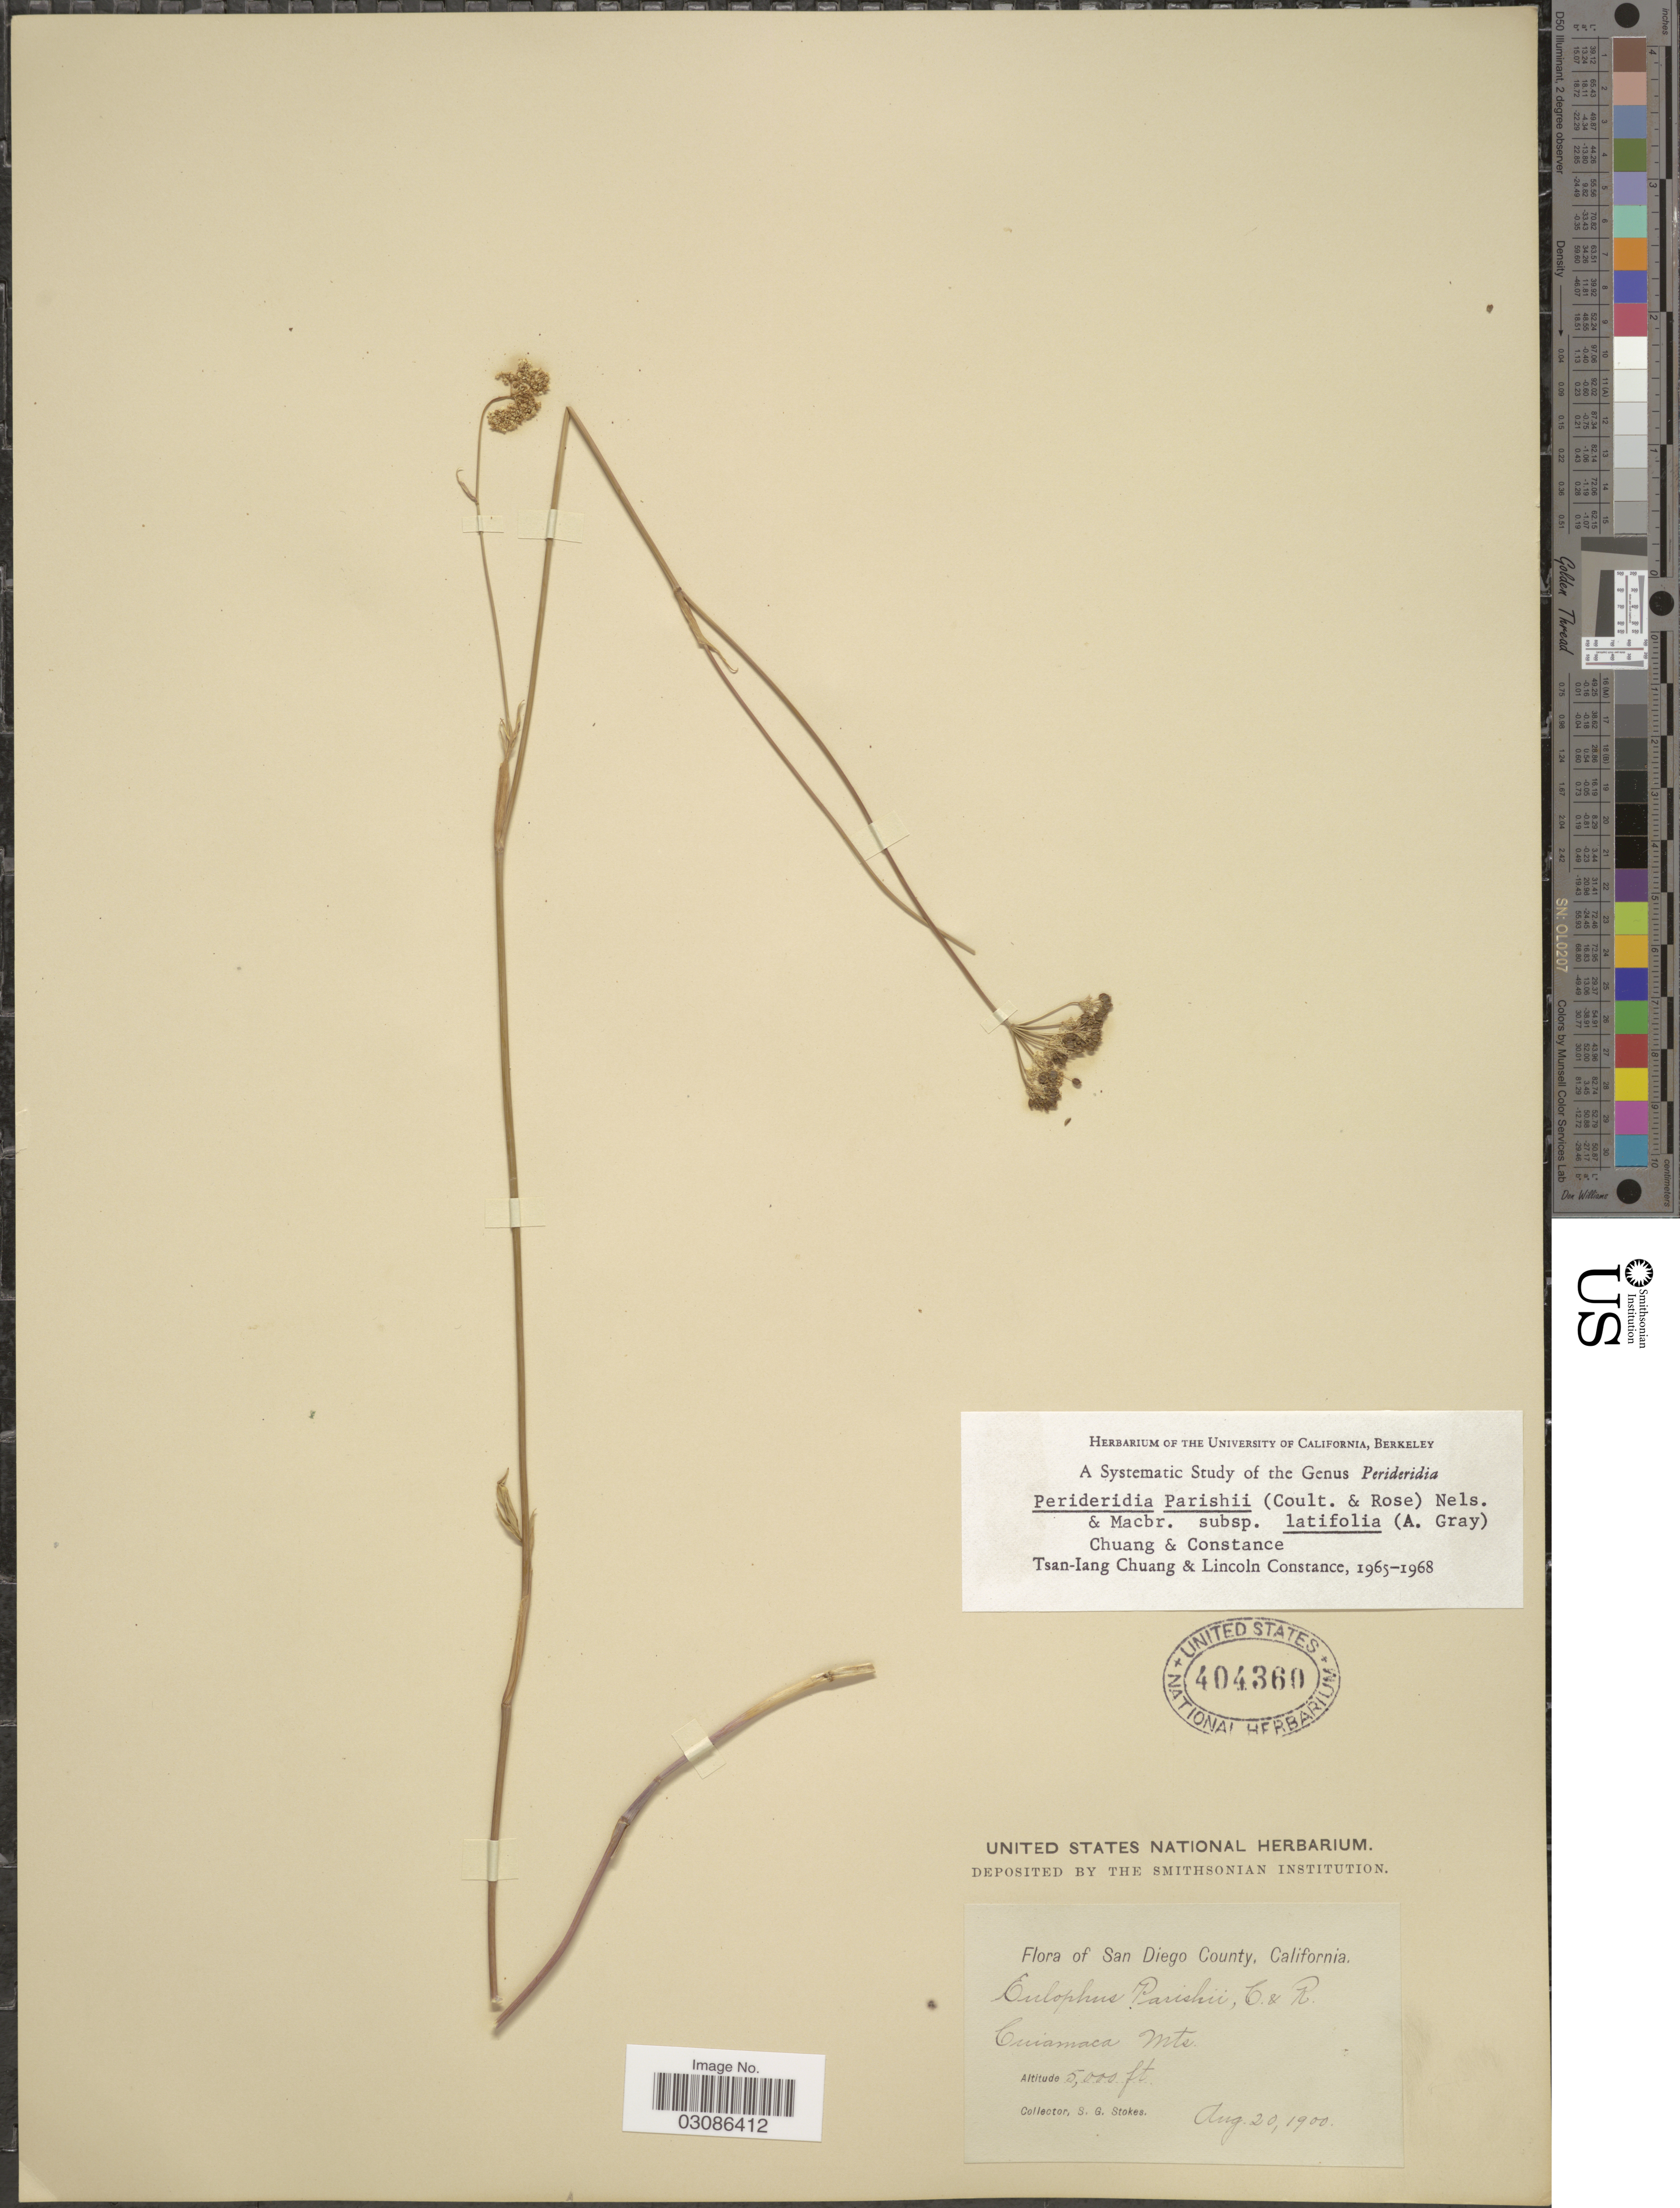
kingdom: Plantae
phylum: Tracheophyta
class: Magnoliopsida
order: Apiales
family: Apiaceae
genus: Perideridia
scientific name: Perideridia parishii subsp. latifolia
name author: A. Gray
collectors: S. G. Stokes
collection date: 1900-08-20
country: United States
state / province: California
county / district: San Diego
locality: San Diego County, Cuiamaca Mts.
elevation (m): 1524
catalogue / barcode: US 404360